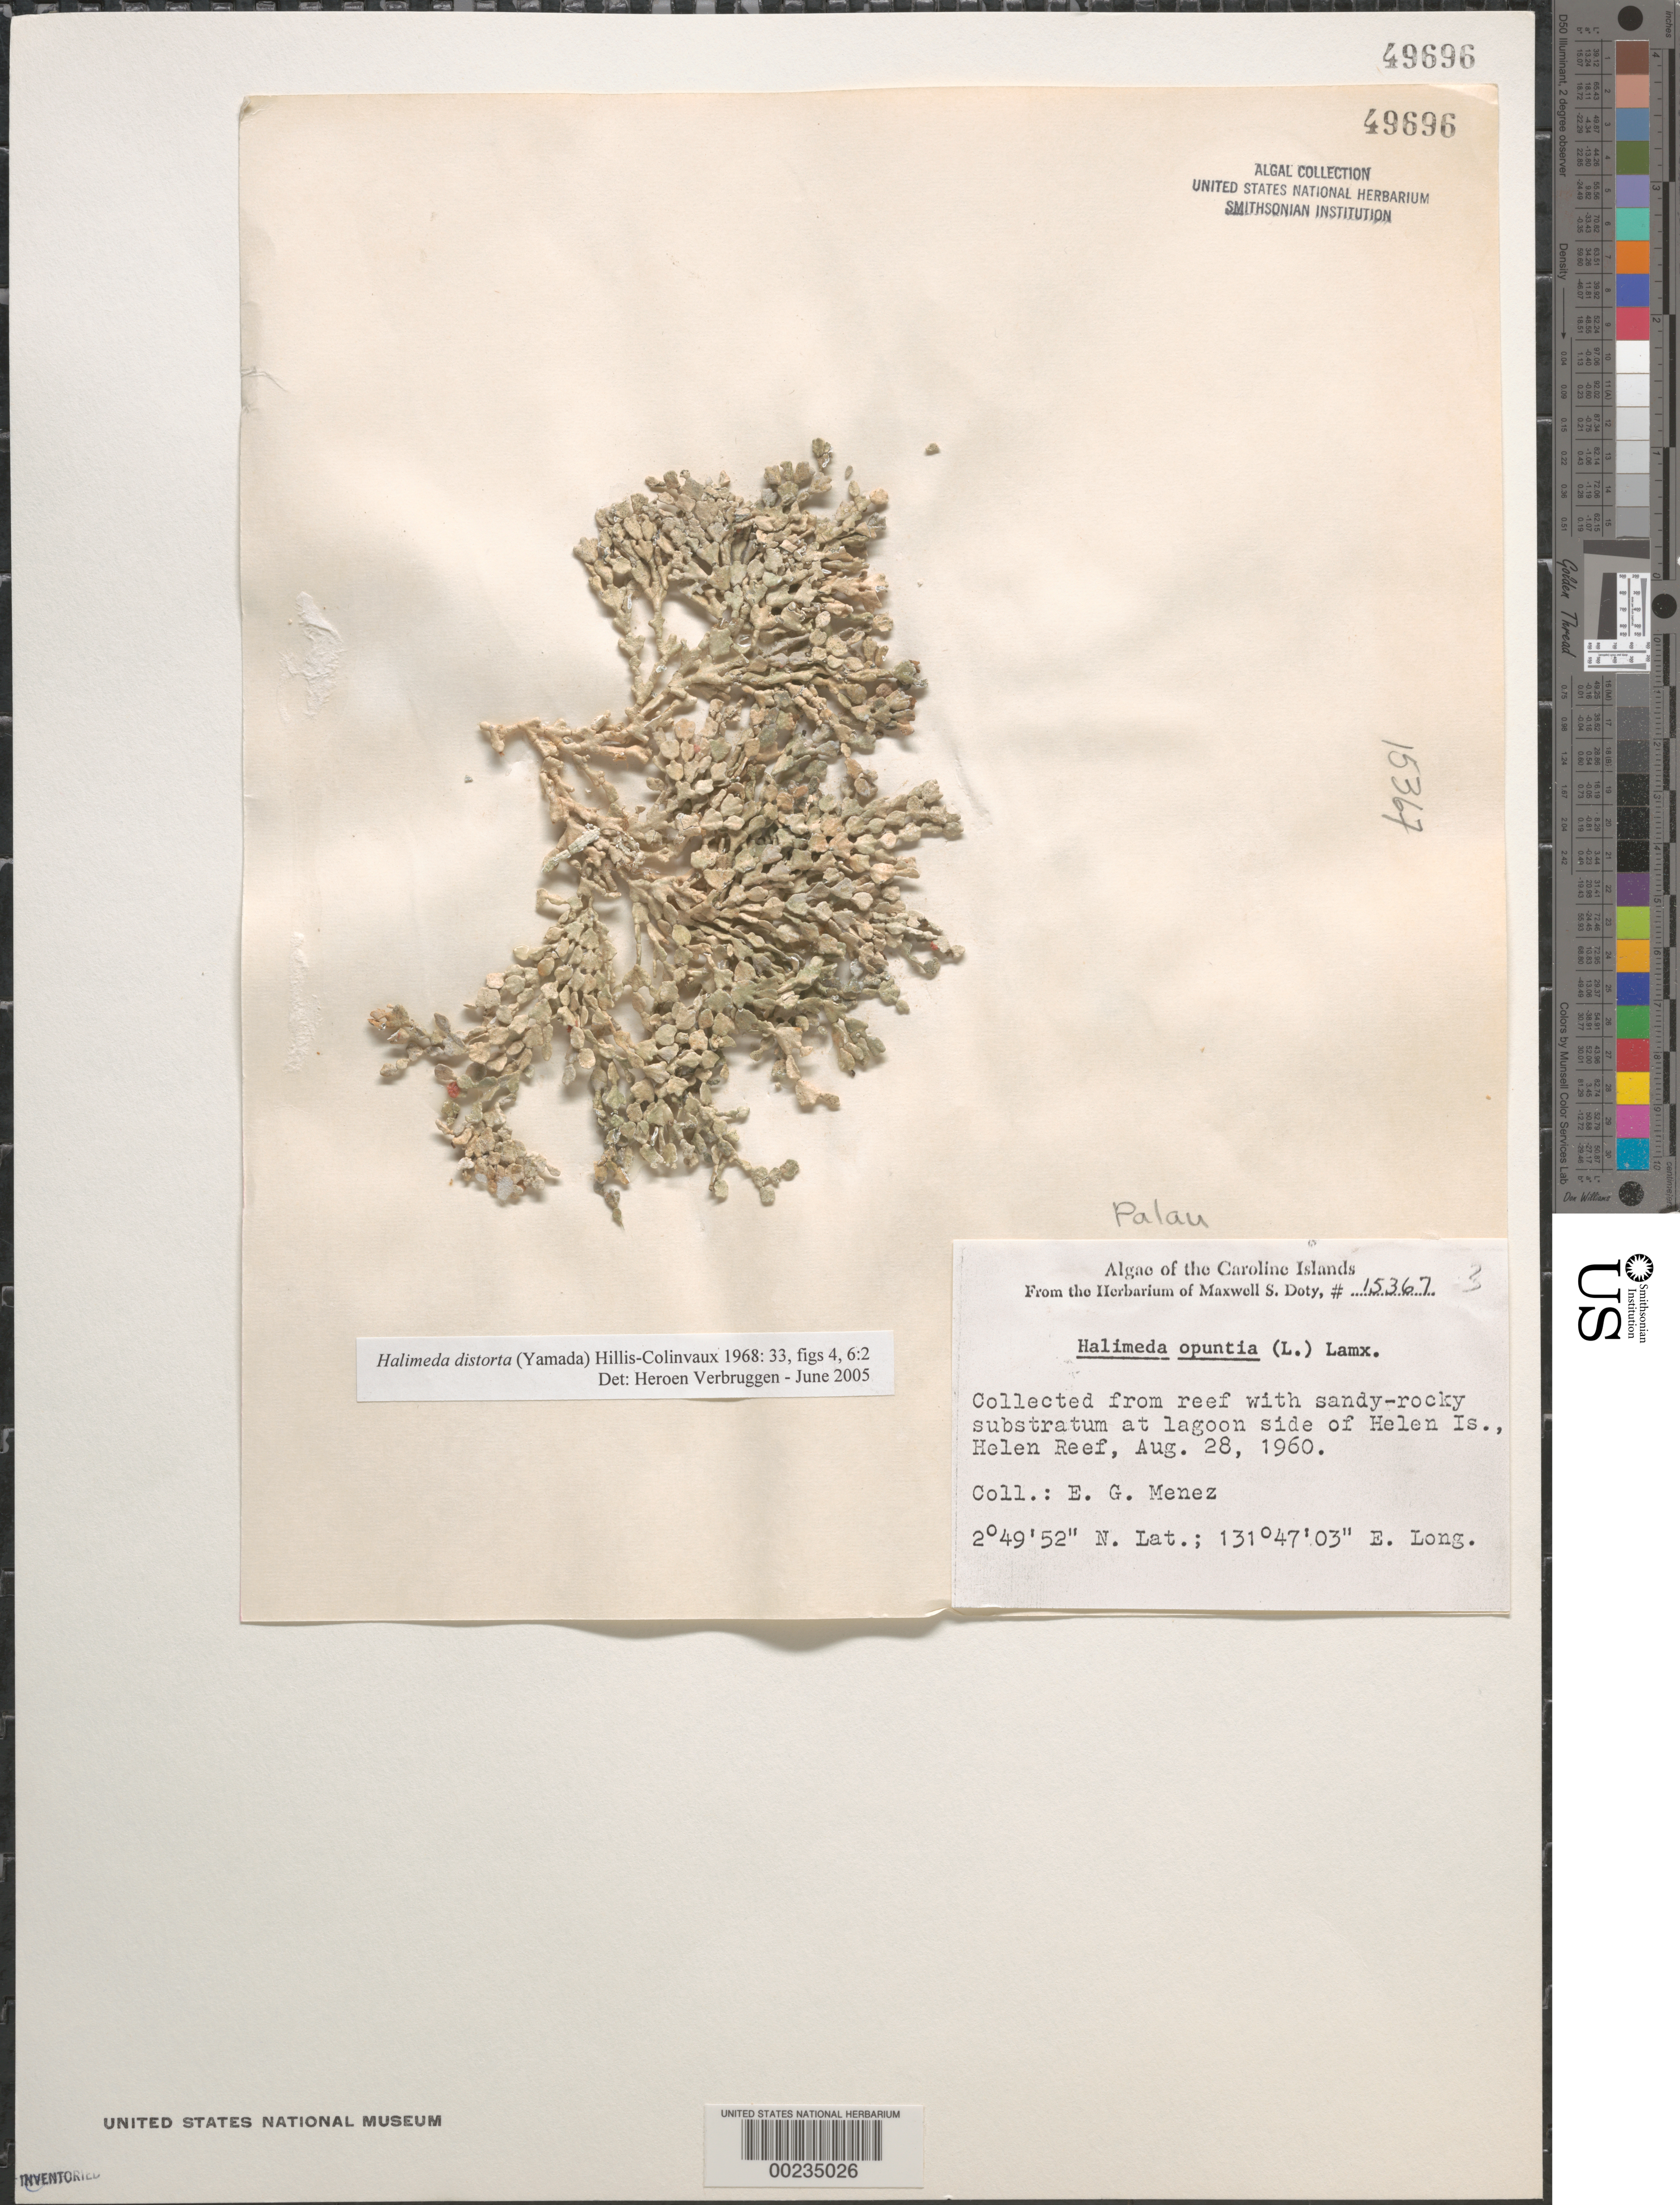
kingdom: Plantae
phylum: Chlorophyta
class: Ulvophyceae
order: Bryopsidales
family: Halimedaceae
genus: Halimeda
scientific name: Halimeda distorta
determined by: Verbruggen, H.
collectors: Meñez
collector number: MSD 15367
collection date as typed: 28 Aug 1960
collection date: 1960-08-28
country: Palau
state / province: Belau Outliers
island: Helen Atoll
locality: Helen Reef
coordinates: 2 49' 52" N, 131 47' 03" E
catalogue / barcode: US 49696